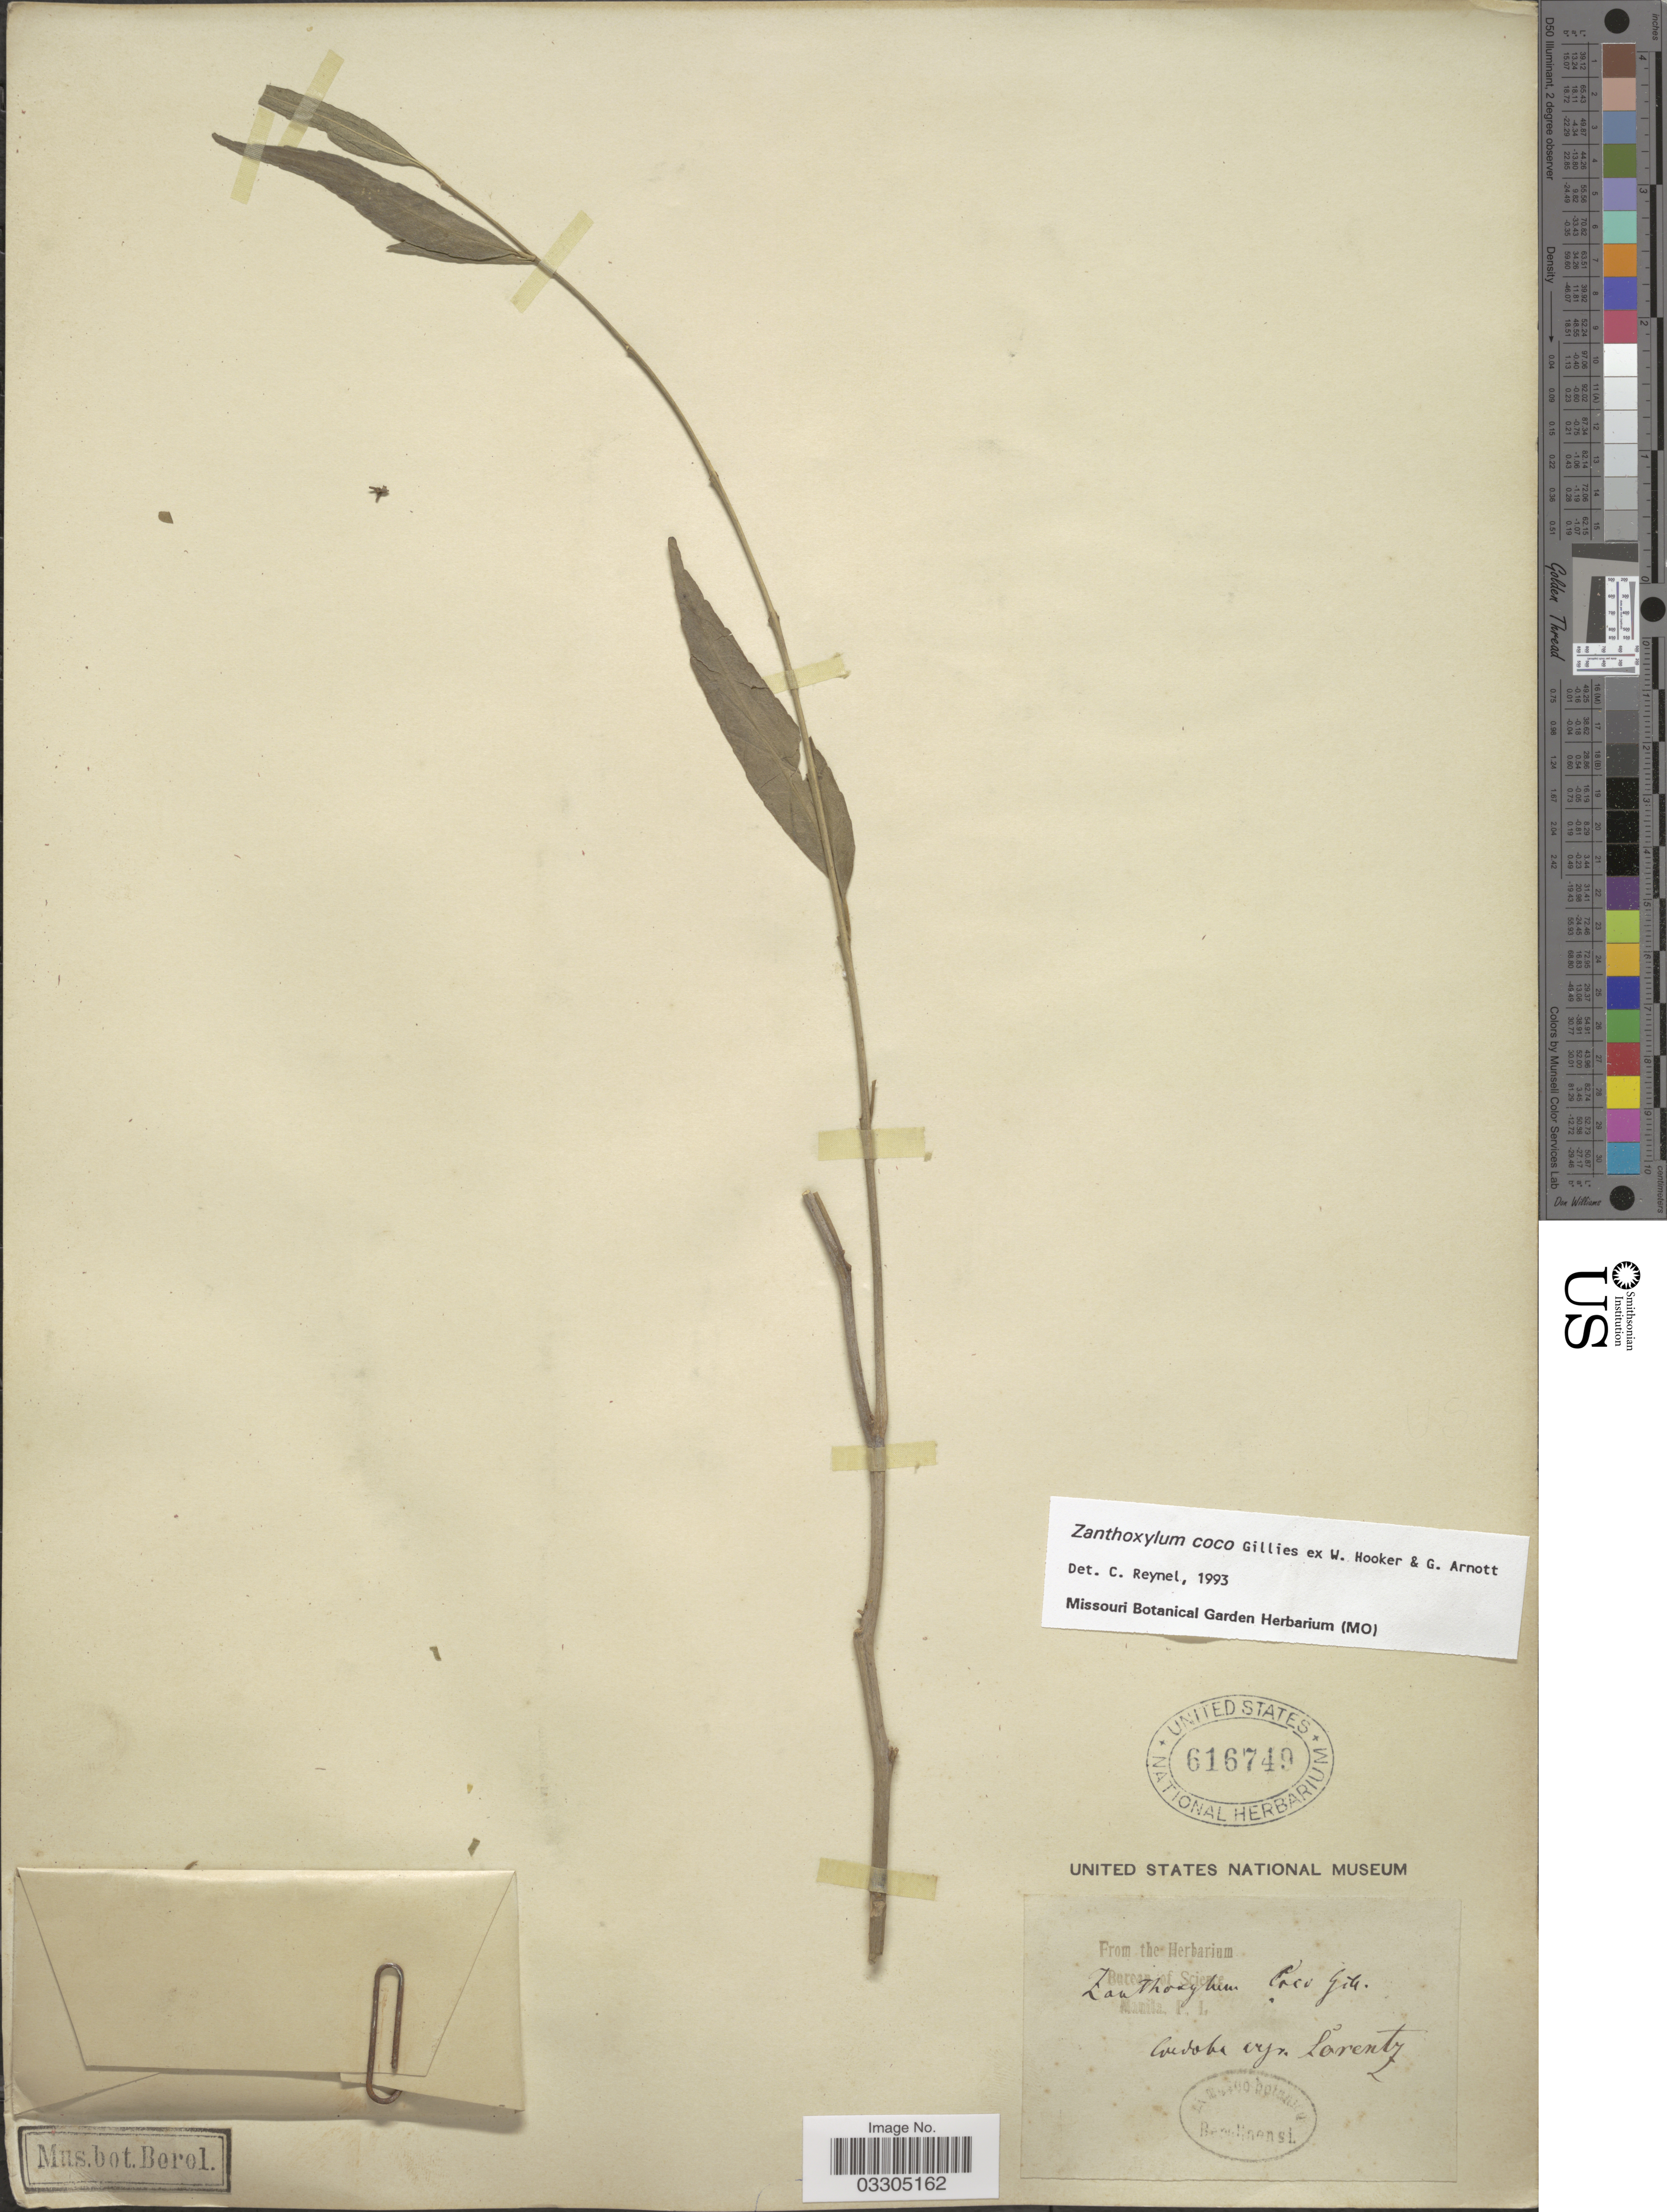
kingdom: Plantae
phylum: Tracheophyta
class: Magnoliopsida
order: Sapindales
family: Rutaceae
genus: Zanthoxylum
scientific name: Zanthoxylum coco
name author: Hook. & Arn.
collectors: -. Lorentz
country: Argentina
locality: Cordoba viejo.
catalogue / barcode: US 616749